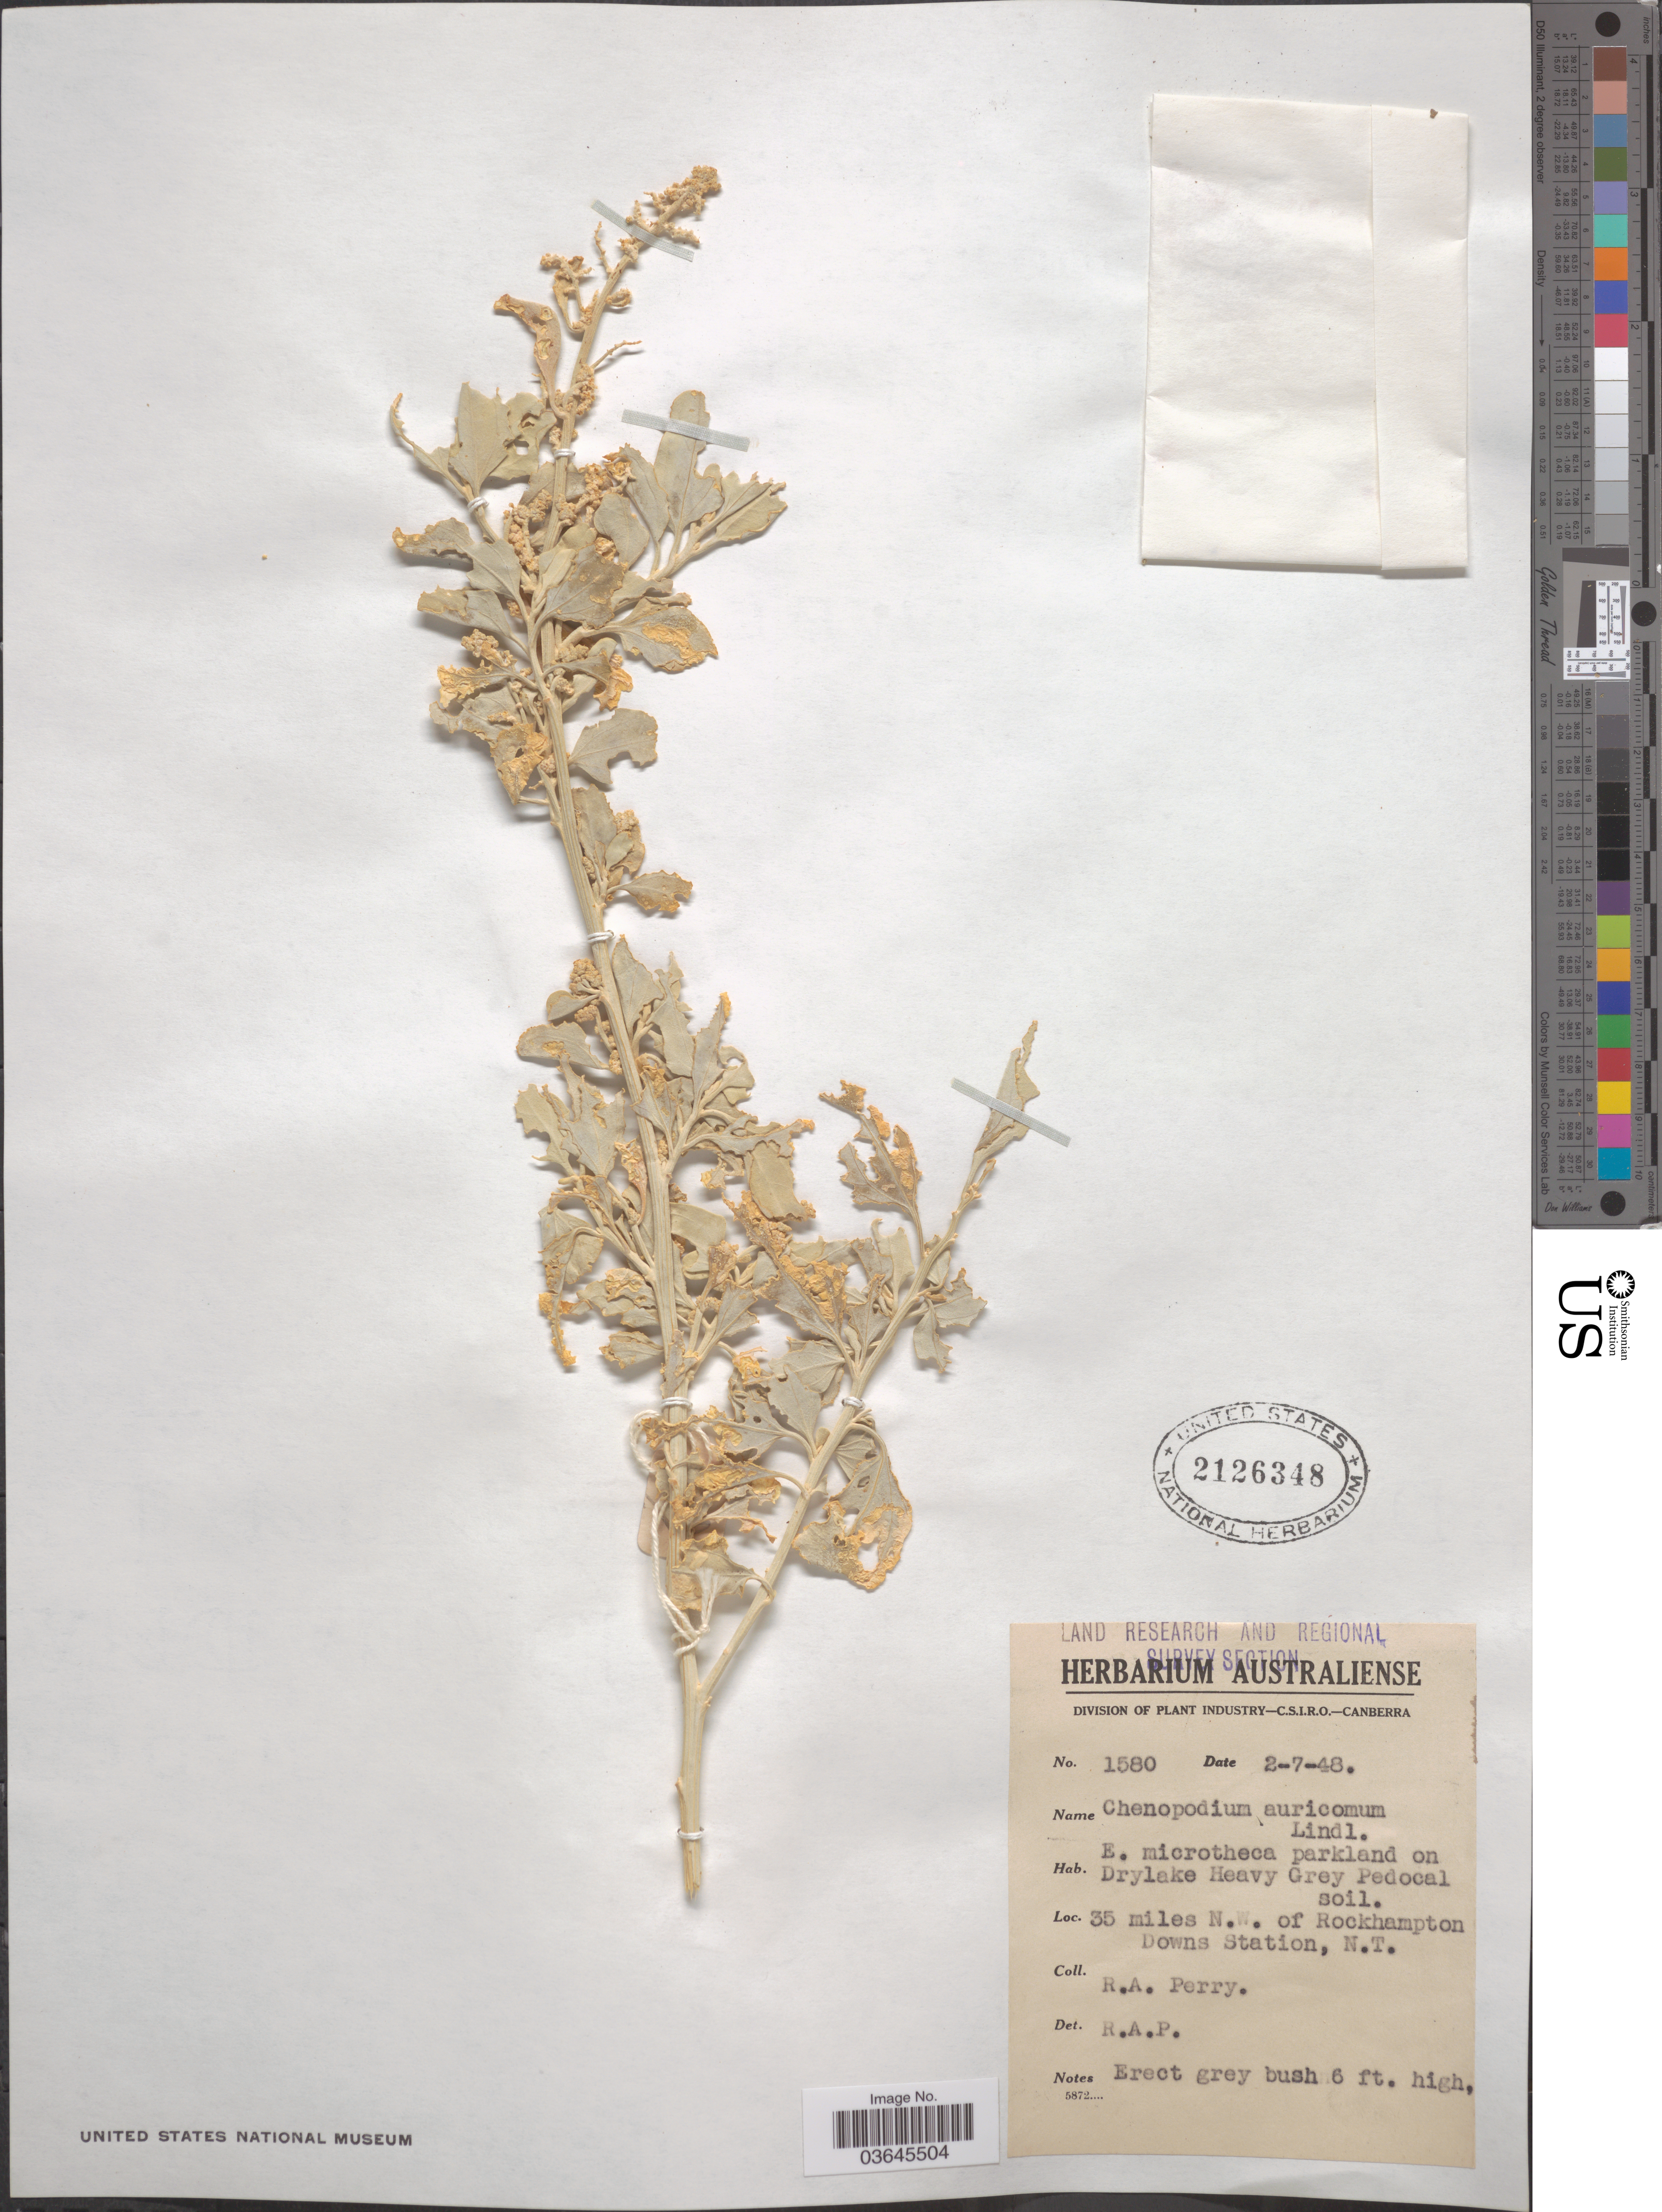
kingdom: Plantae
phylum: Tracheophyta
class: Magnoliopsida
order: Caryophyllales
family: Amaranthaceae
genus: Chenopodium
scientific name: Chenopodium auricomum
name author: Lindl.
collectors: Perry, R. A.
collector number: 1580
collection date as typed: Transcribed d/m/y: 2/7/48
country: Australia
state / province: Northern Territory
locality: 35 miles N.W. of Rockhampton Downs Station.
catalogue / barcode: US 2126348